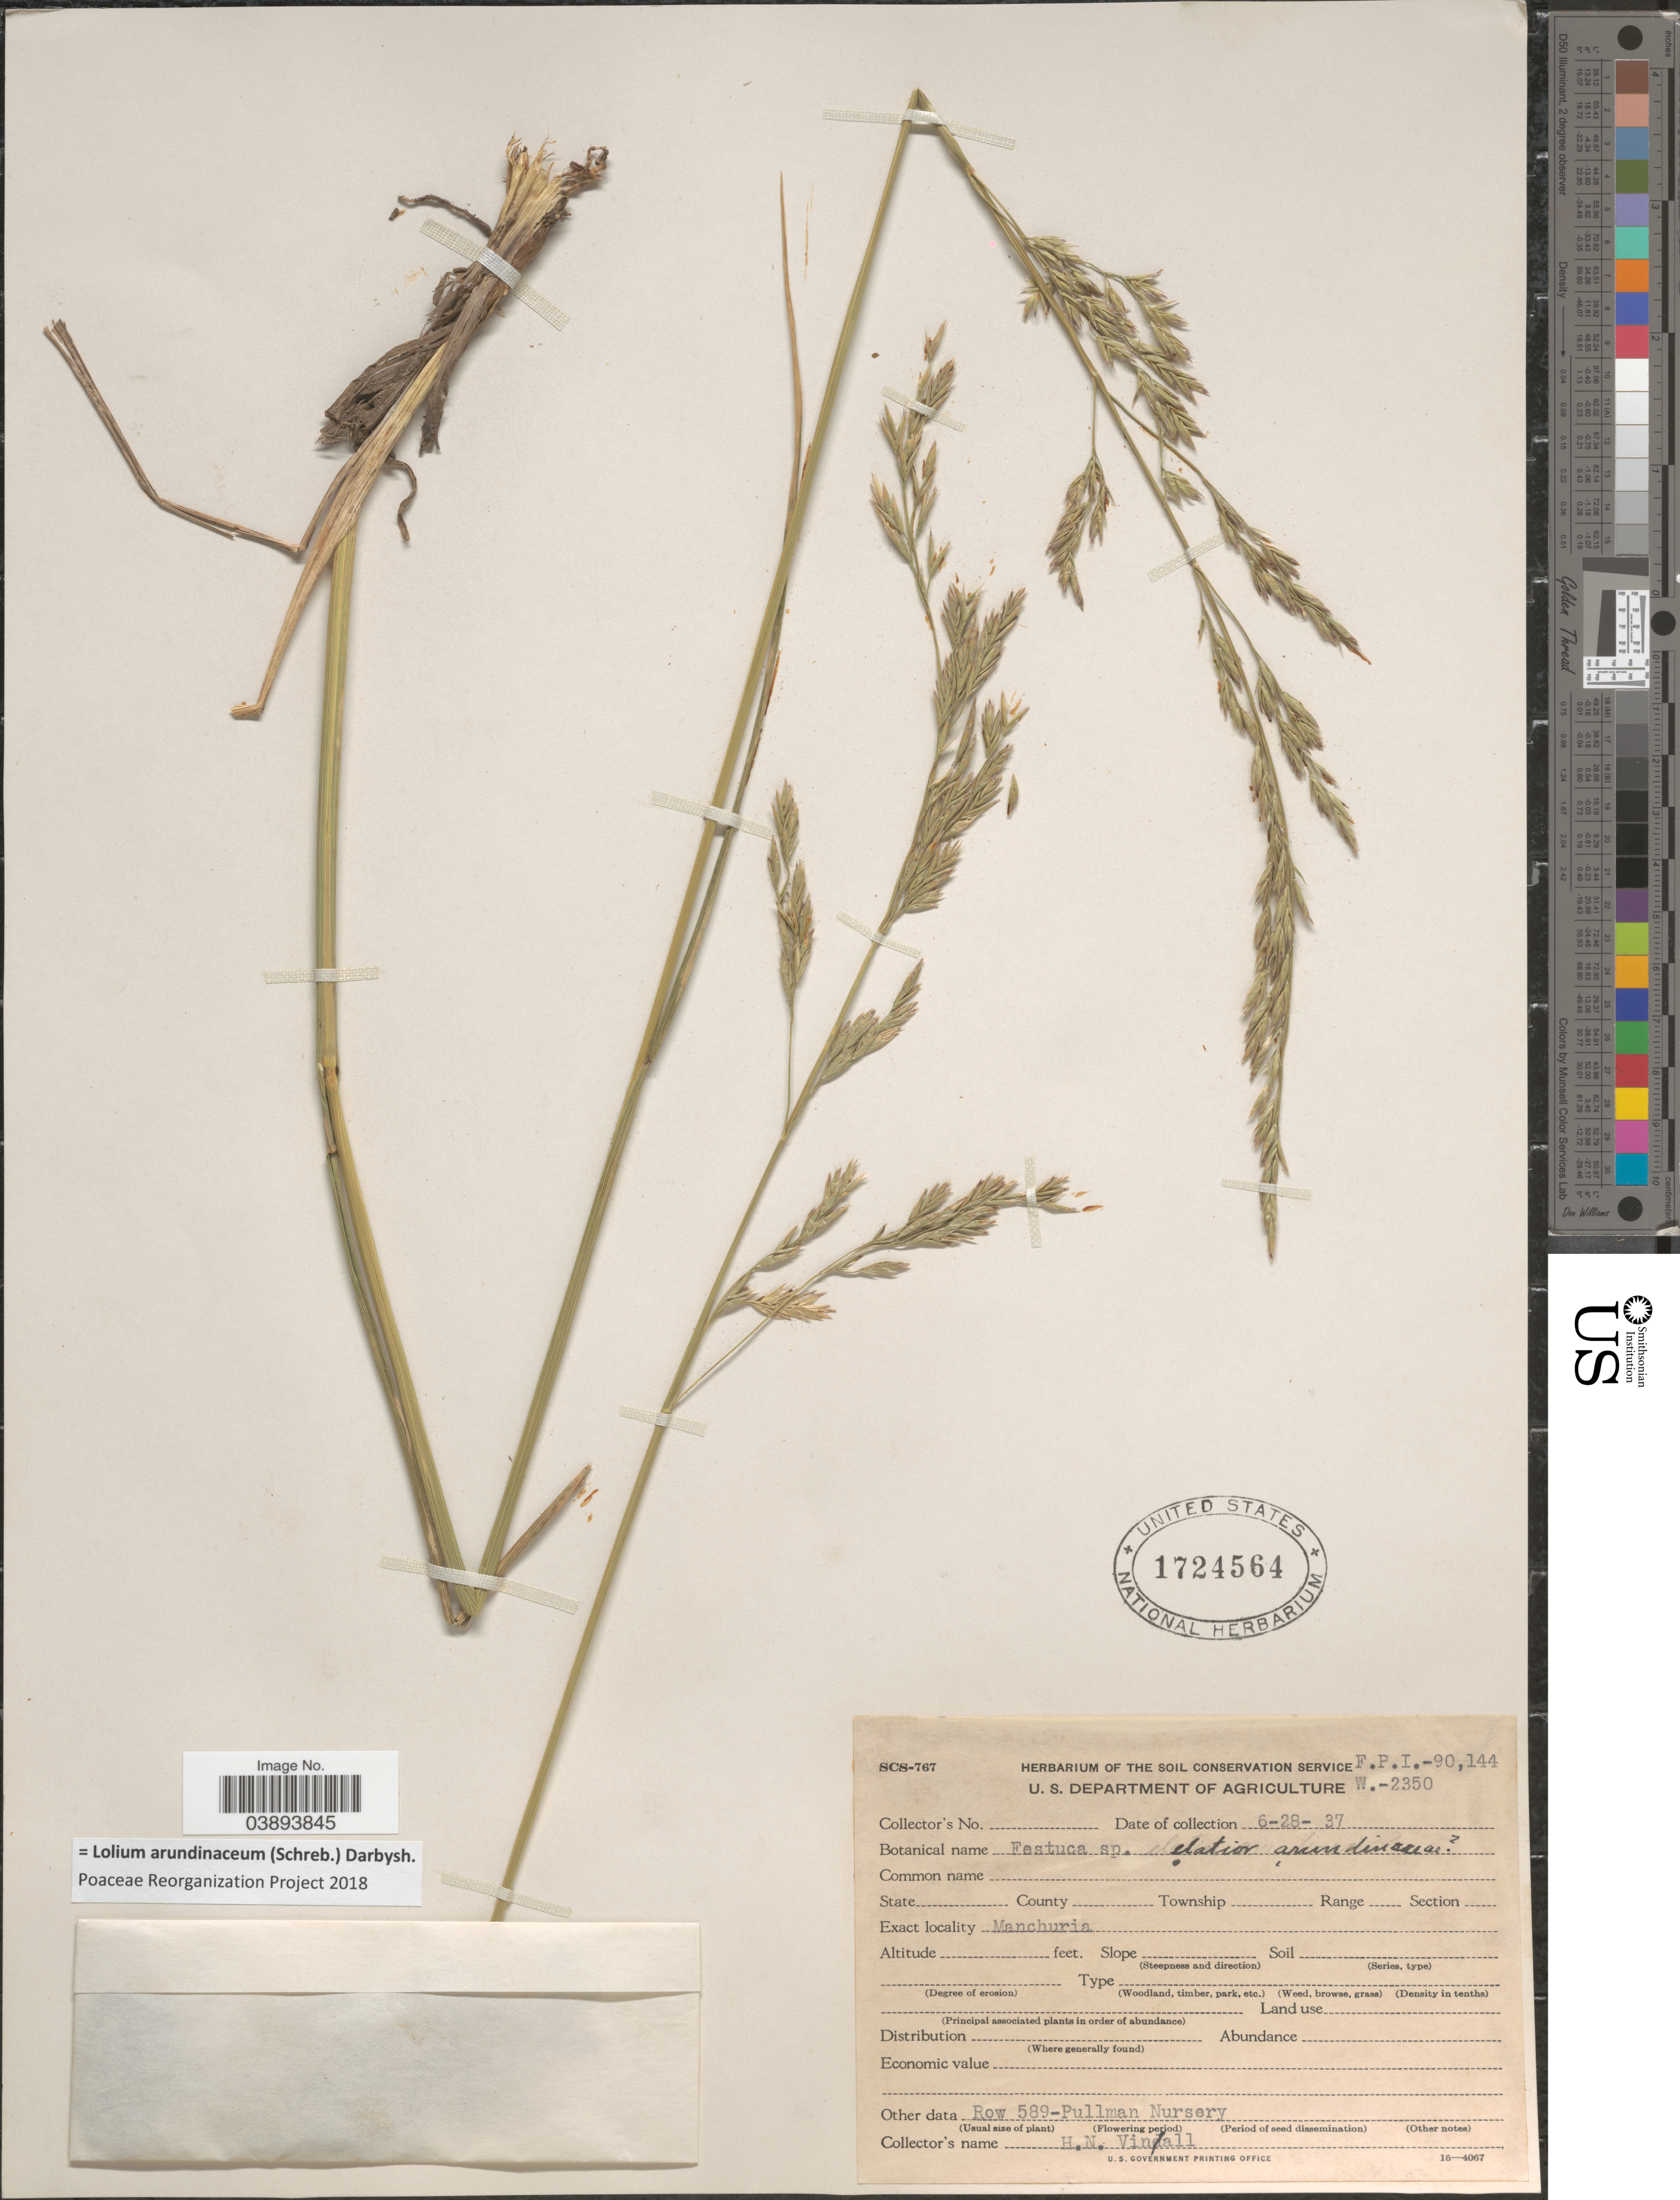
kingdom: Plantae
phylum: Tracheophyta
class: Liliopsida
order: Poales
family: Poaceae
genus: Lolium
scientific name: Lolium arundinaceum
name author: (Schreb.) Darbysh.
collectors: H. Vinall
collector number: FPI-90144/W-2350 ?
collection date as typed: Transcribed d/m/y: 28/6/37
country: China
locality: Manchuria [unsure placement]. Row 589-Pullman Nursery.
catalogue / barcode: US 1724564